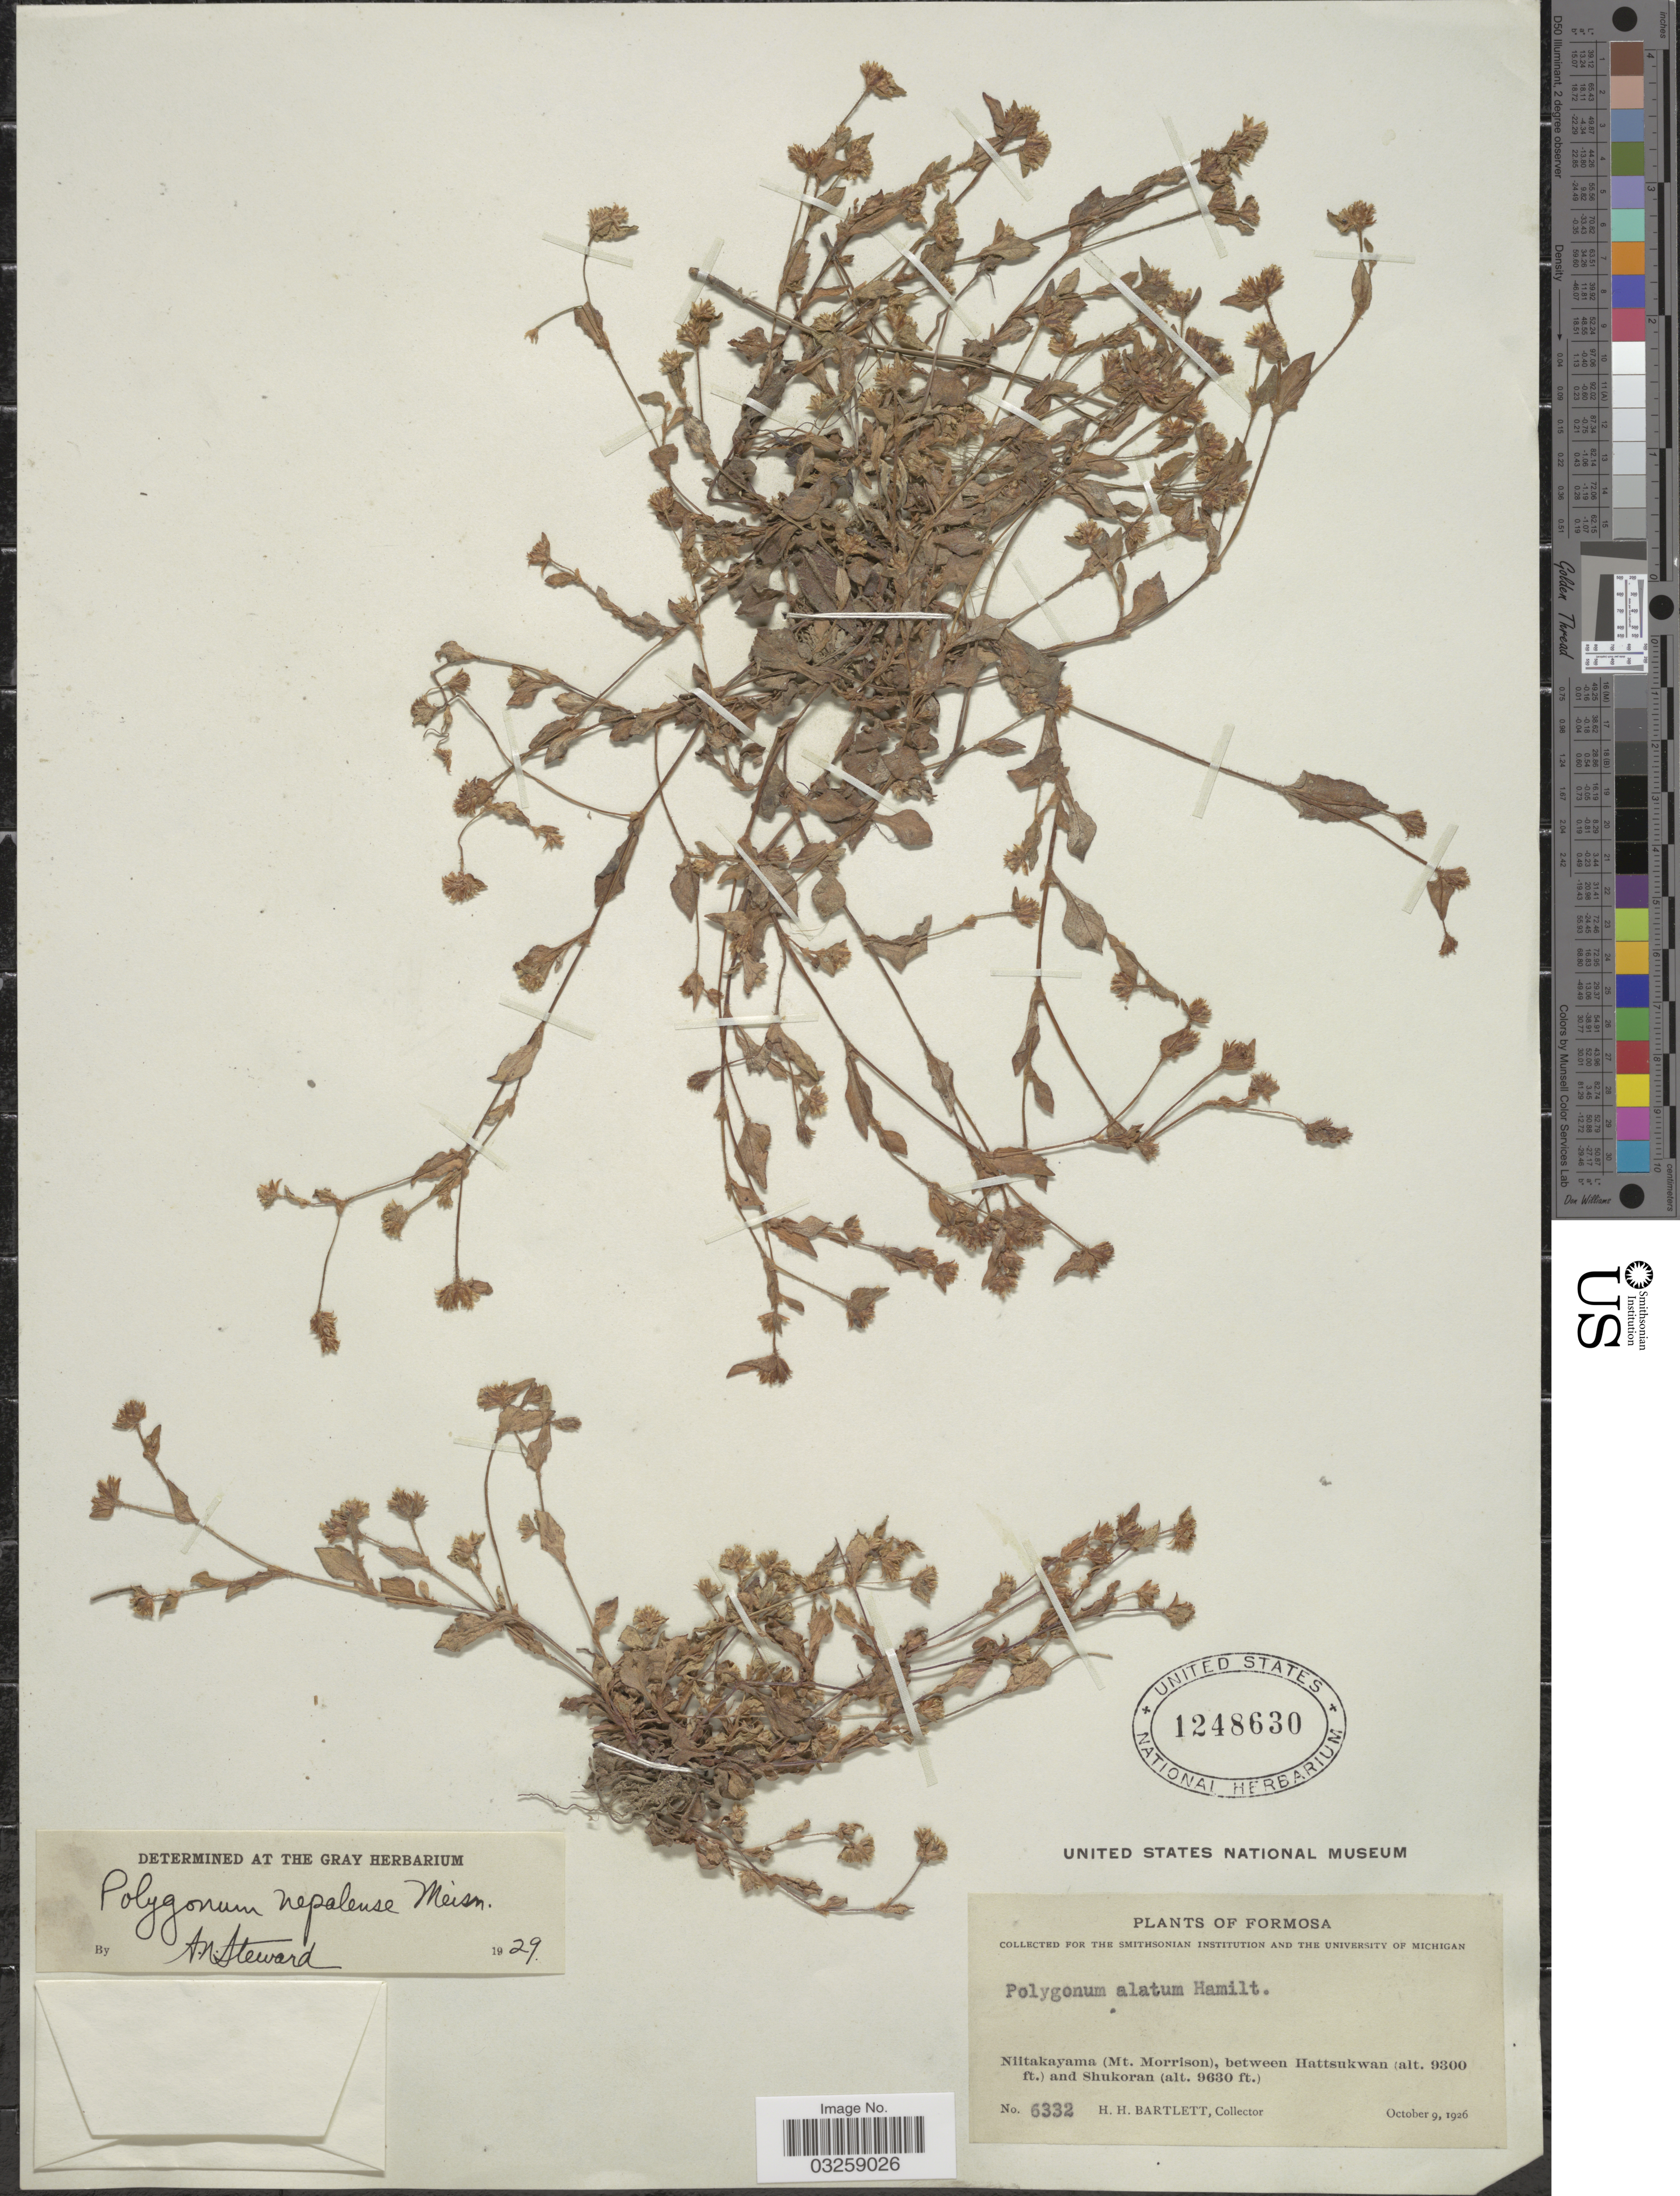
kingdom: Plantae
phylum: Tracheophyta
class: Magnoliopsida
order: Caryophyllales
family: Polygonaceae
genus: Polygonum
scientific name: Polygonum nepalense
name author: Meisn.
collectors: H. H. Bartlett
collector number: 6332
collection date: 1926-10-09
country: Taiwan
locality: Formosa. Niitakayama (Mt. Morrison), between Hattsukwan and Shukoran.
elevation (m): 2835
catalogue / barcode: US 1248630